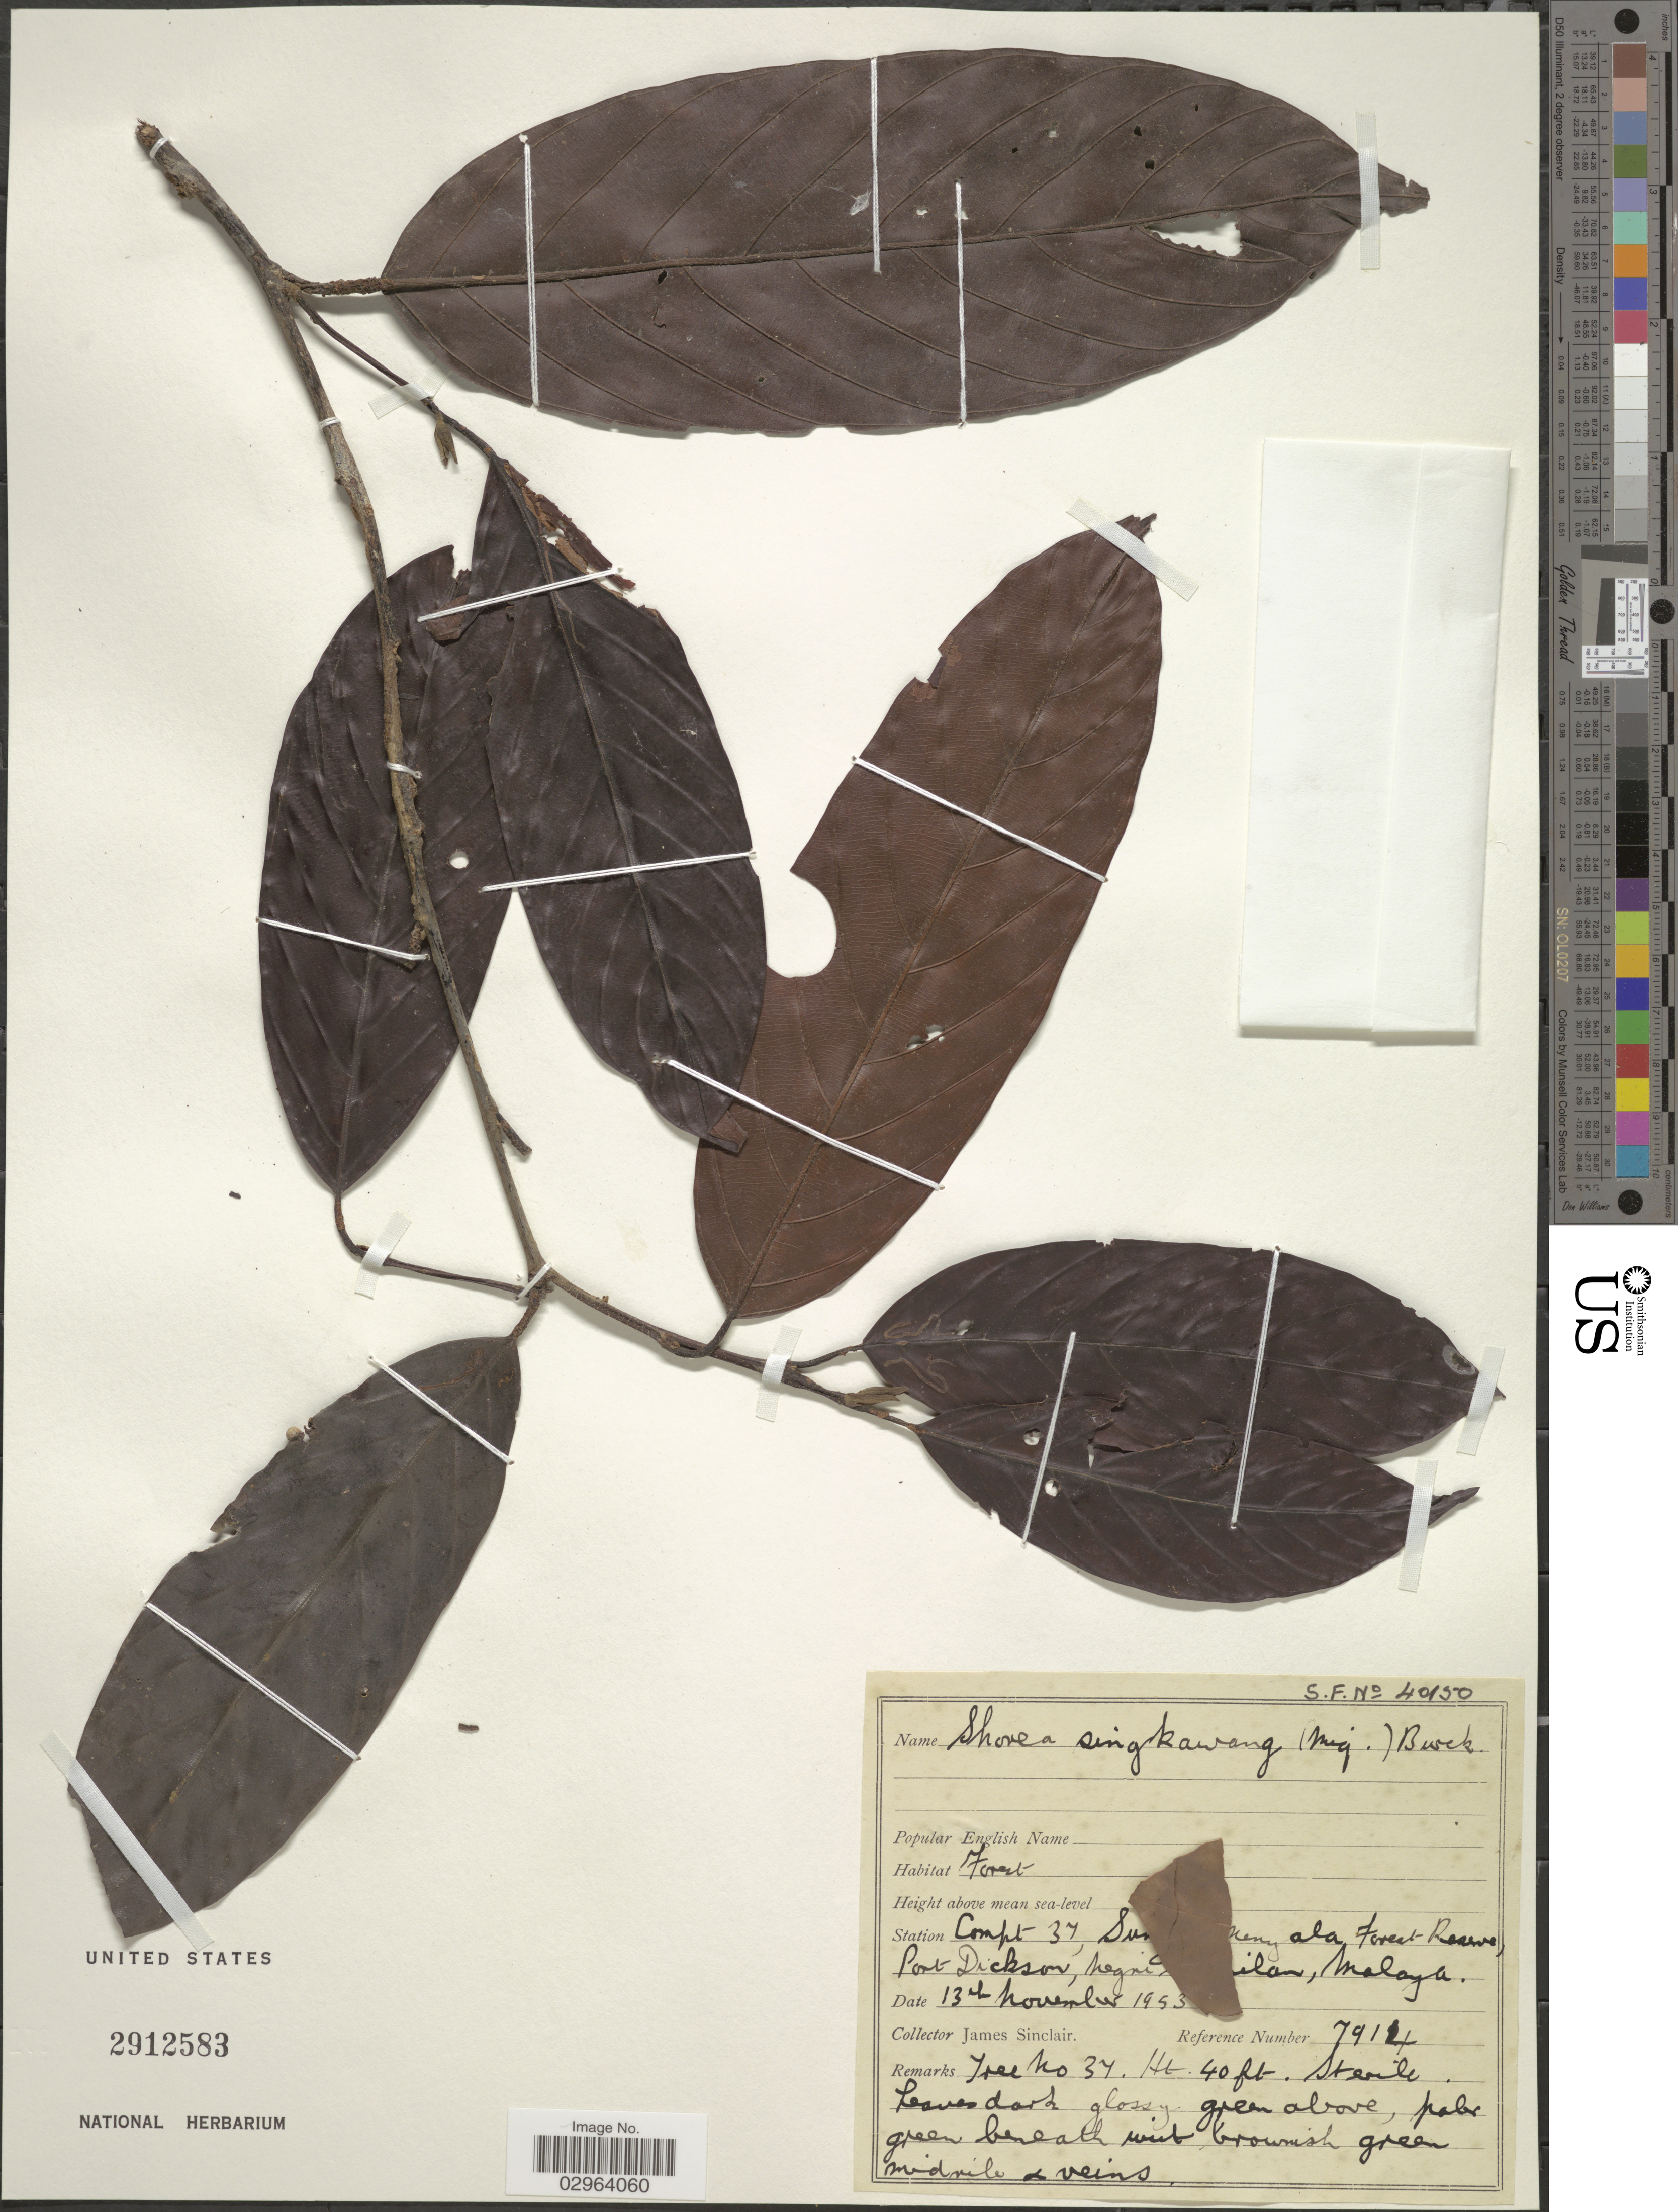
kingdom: Plantae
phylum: Tracheophyta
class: Magnoliopsida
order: Malvales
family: Dipterocarpaceae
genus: Rubroshorea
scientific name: Rubroshorea singkawang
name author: (Miq.) P.S. Ashton & J. Heck.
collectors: J. Sinclair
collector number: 7914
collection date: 1953-11-13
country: Malaysia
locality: Station Compt 37, Su [illegible text] ala Forest Reserve, Port Dickson, Negri, Milan, Malaya.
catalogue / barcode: US 2912583